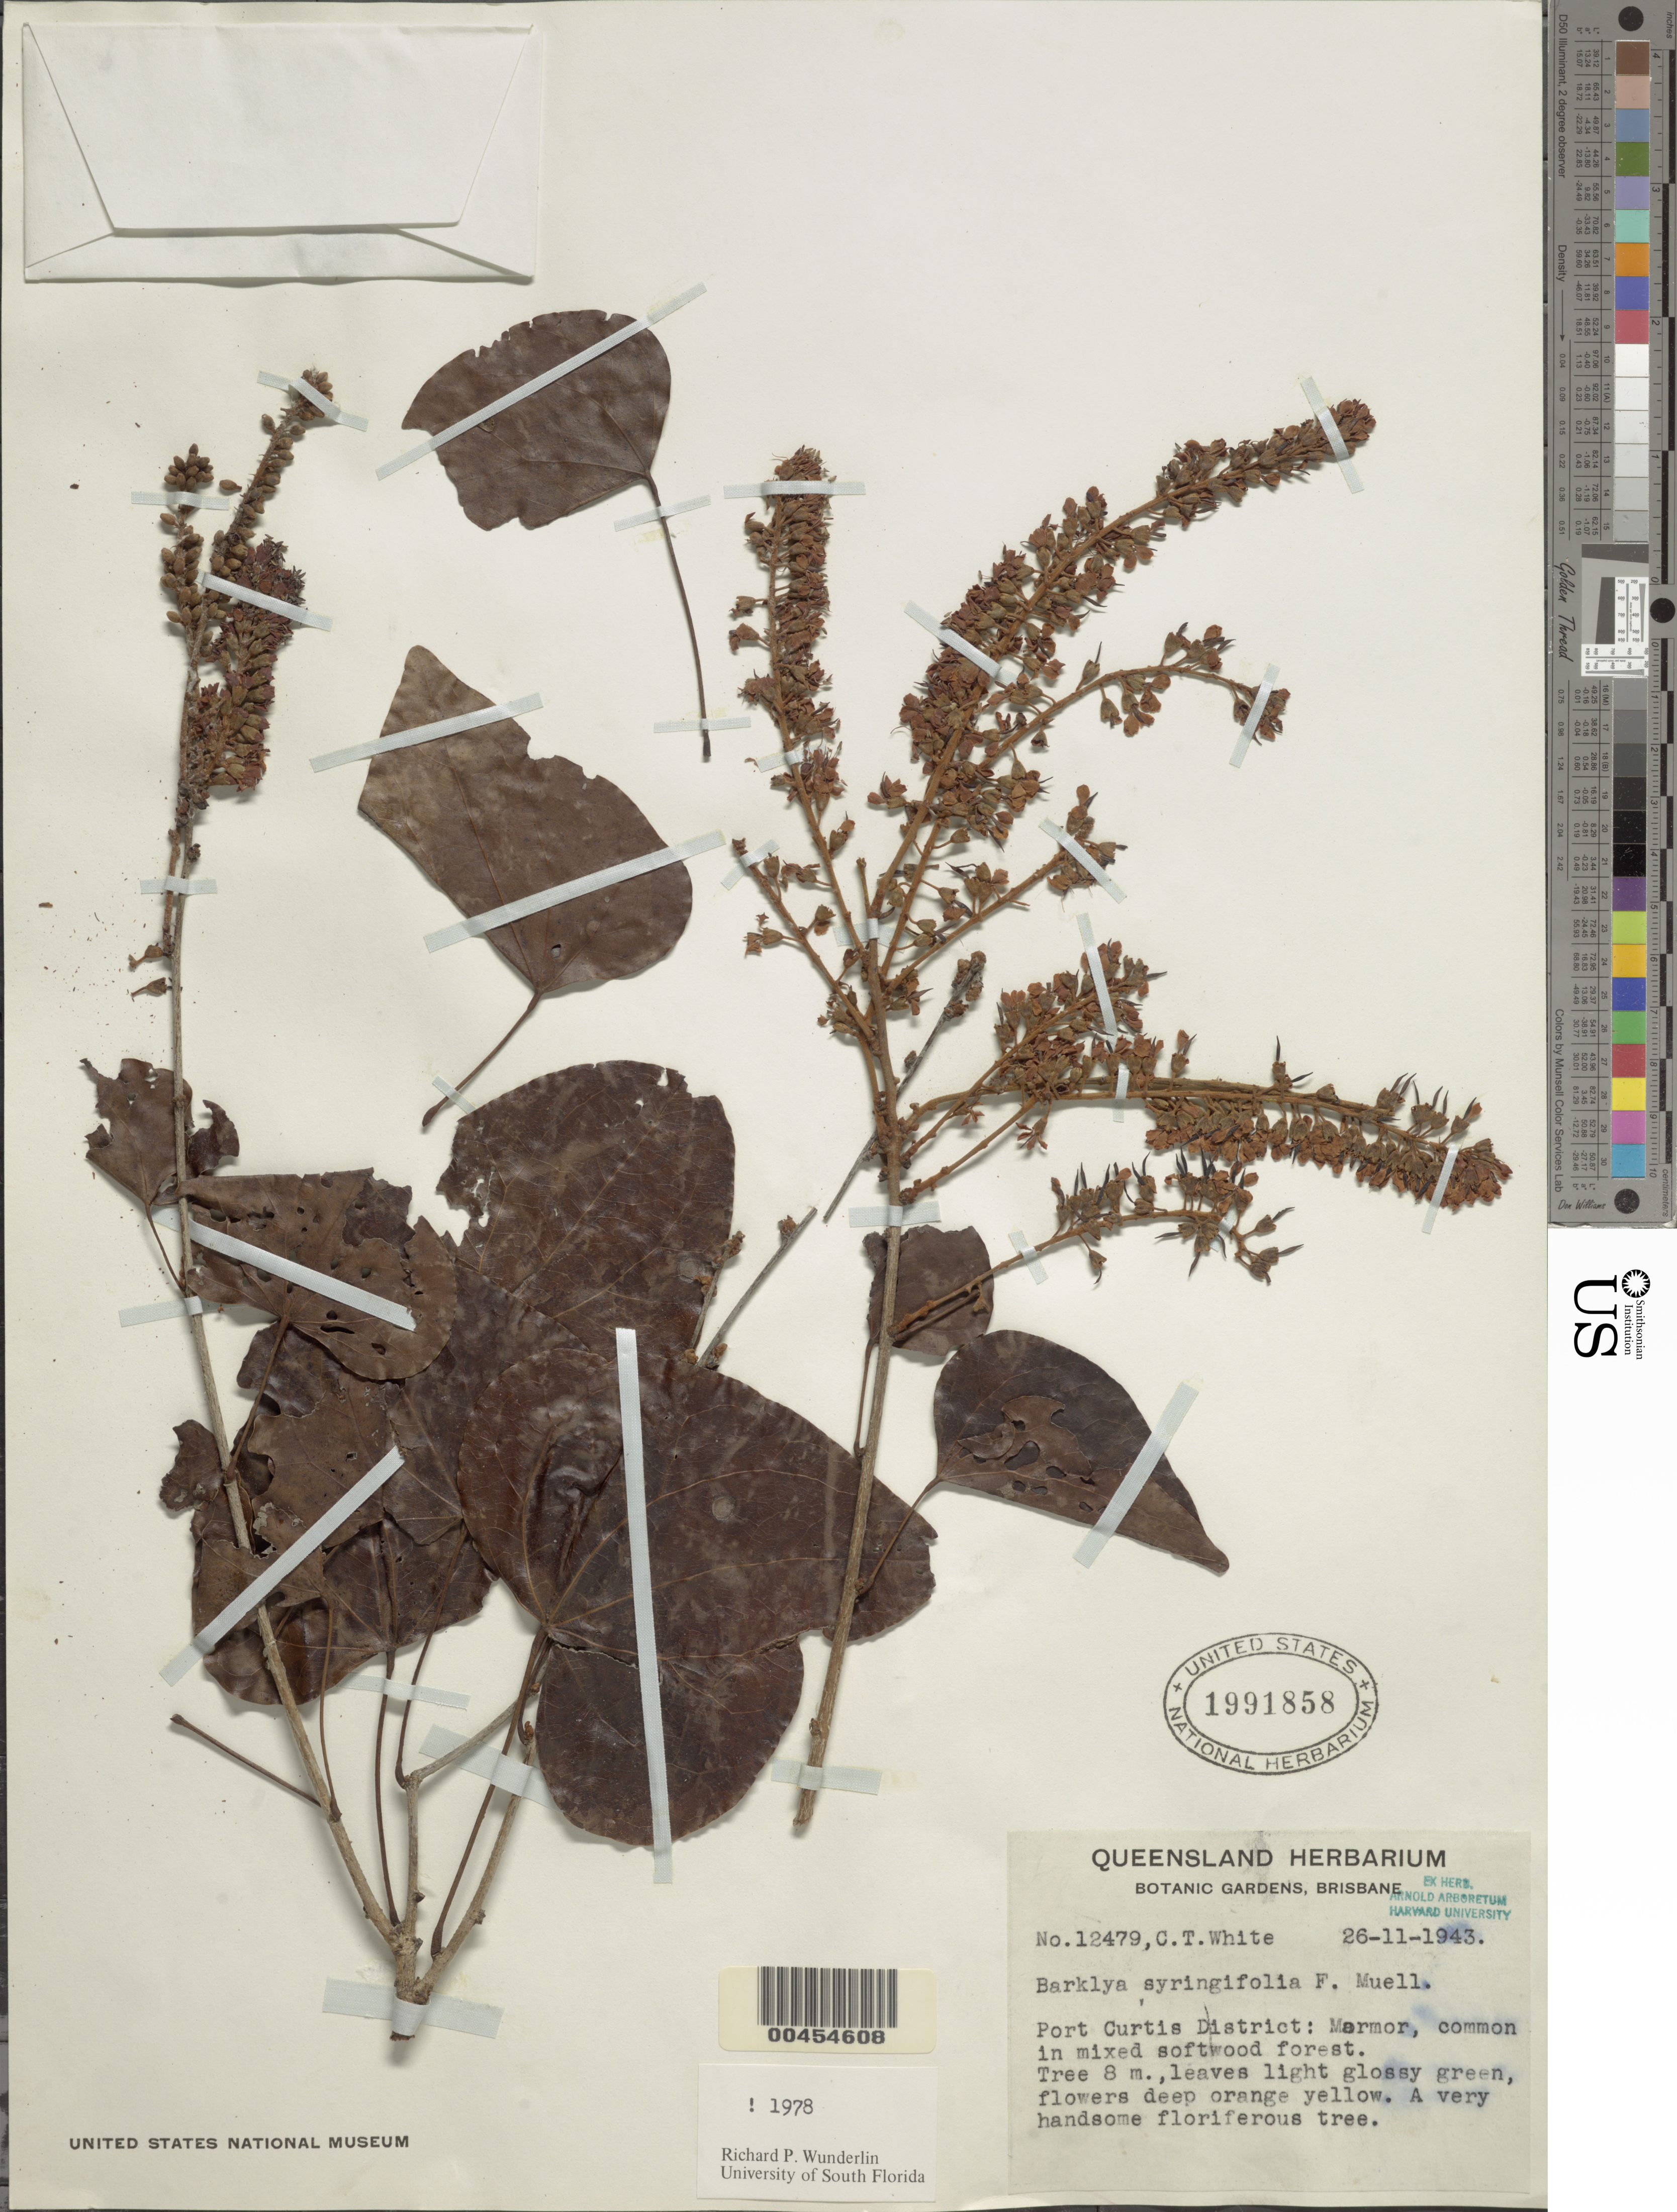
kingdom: Plantae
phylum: Tracheophyta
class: Magnoliopsida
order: Fabales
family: Fabaceae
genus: Barklya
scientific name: Barklya syringifolia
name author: F. Muell.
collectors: C. T. White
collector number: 12479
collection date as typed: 26 Nov 1943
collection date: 1943-11-26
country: Australia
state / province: Queensland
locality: Port curtis dist. (?), marmor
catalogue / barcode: US 1991858